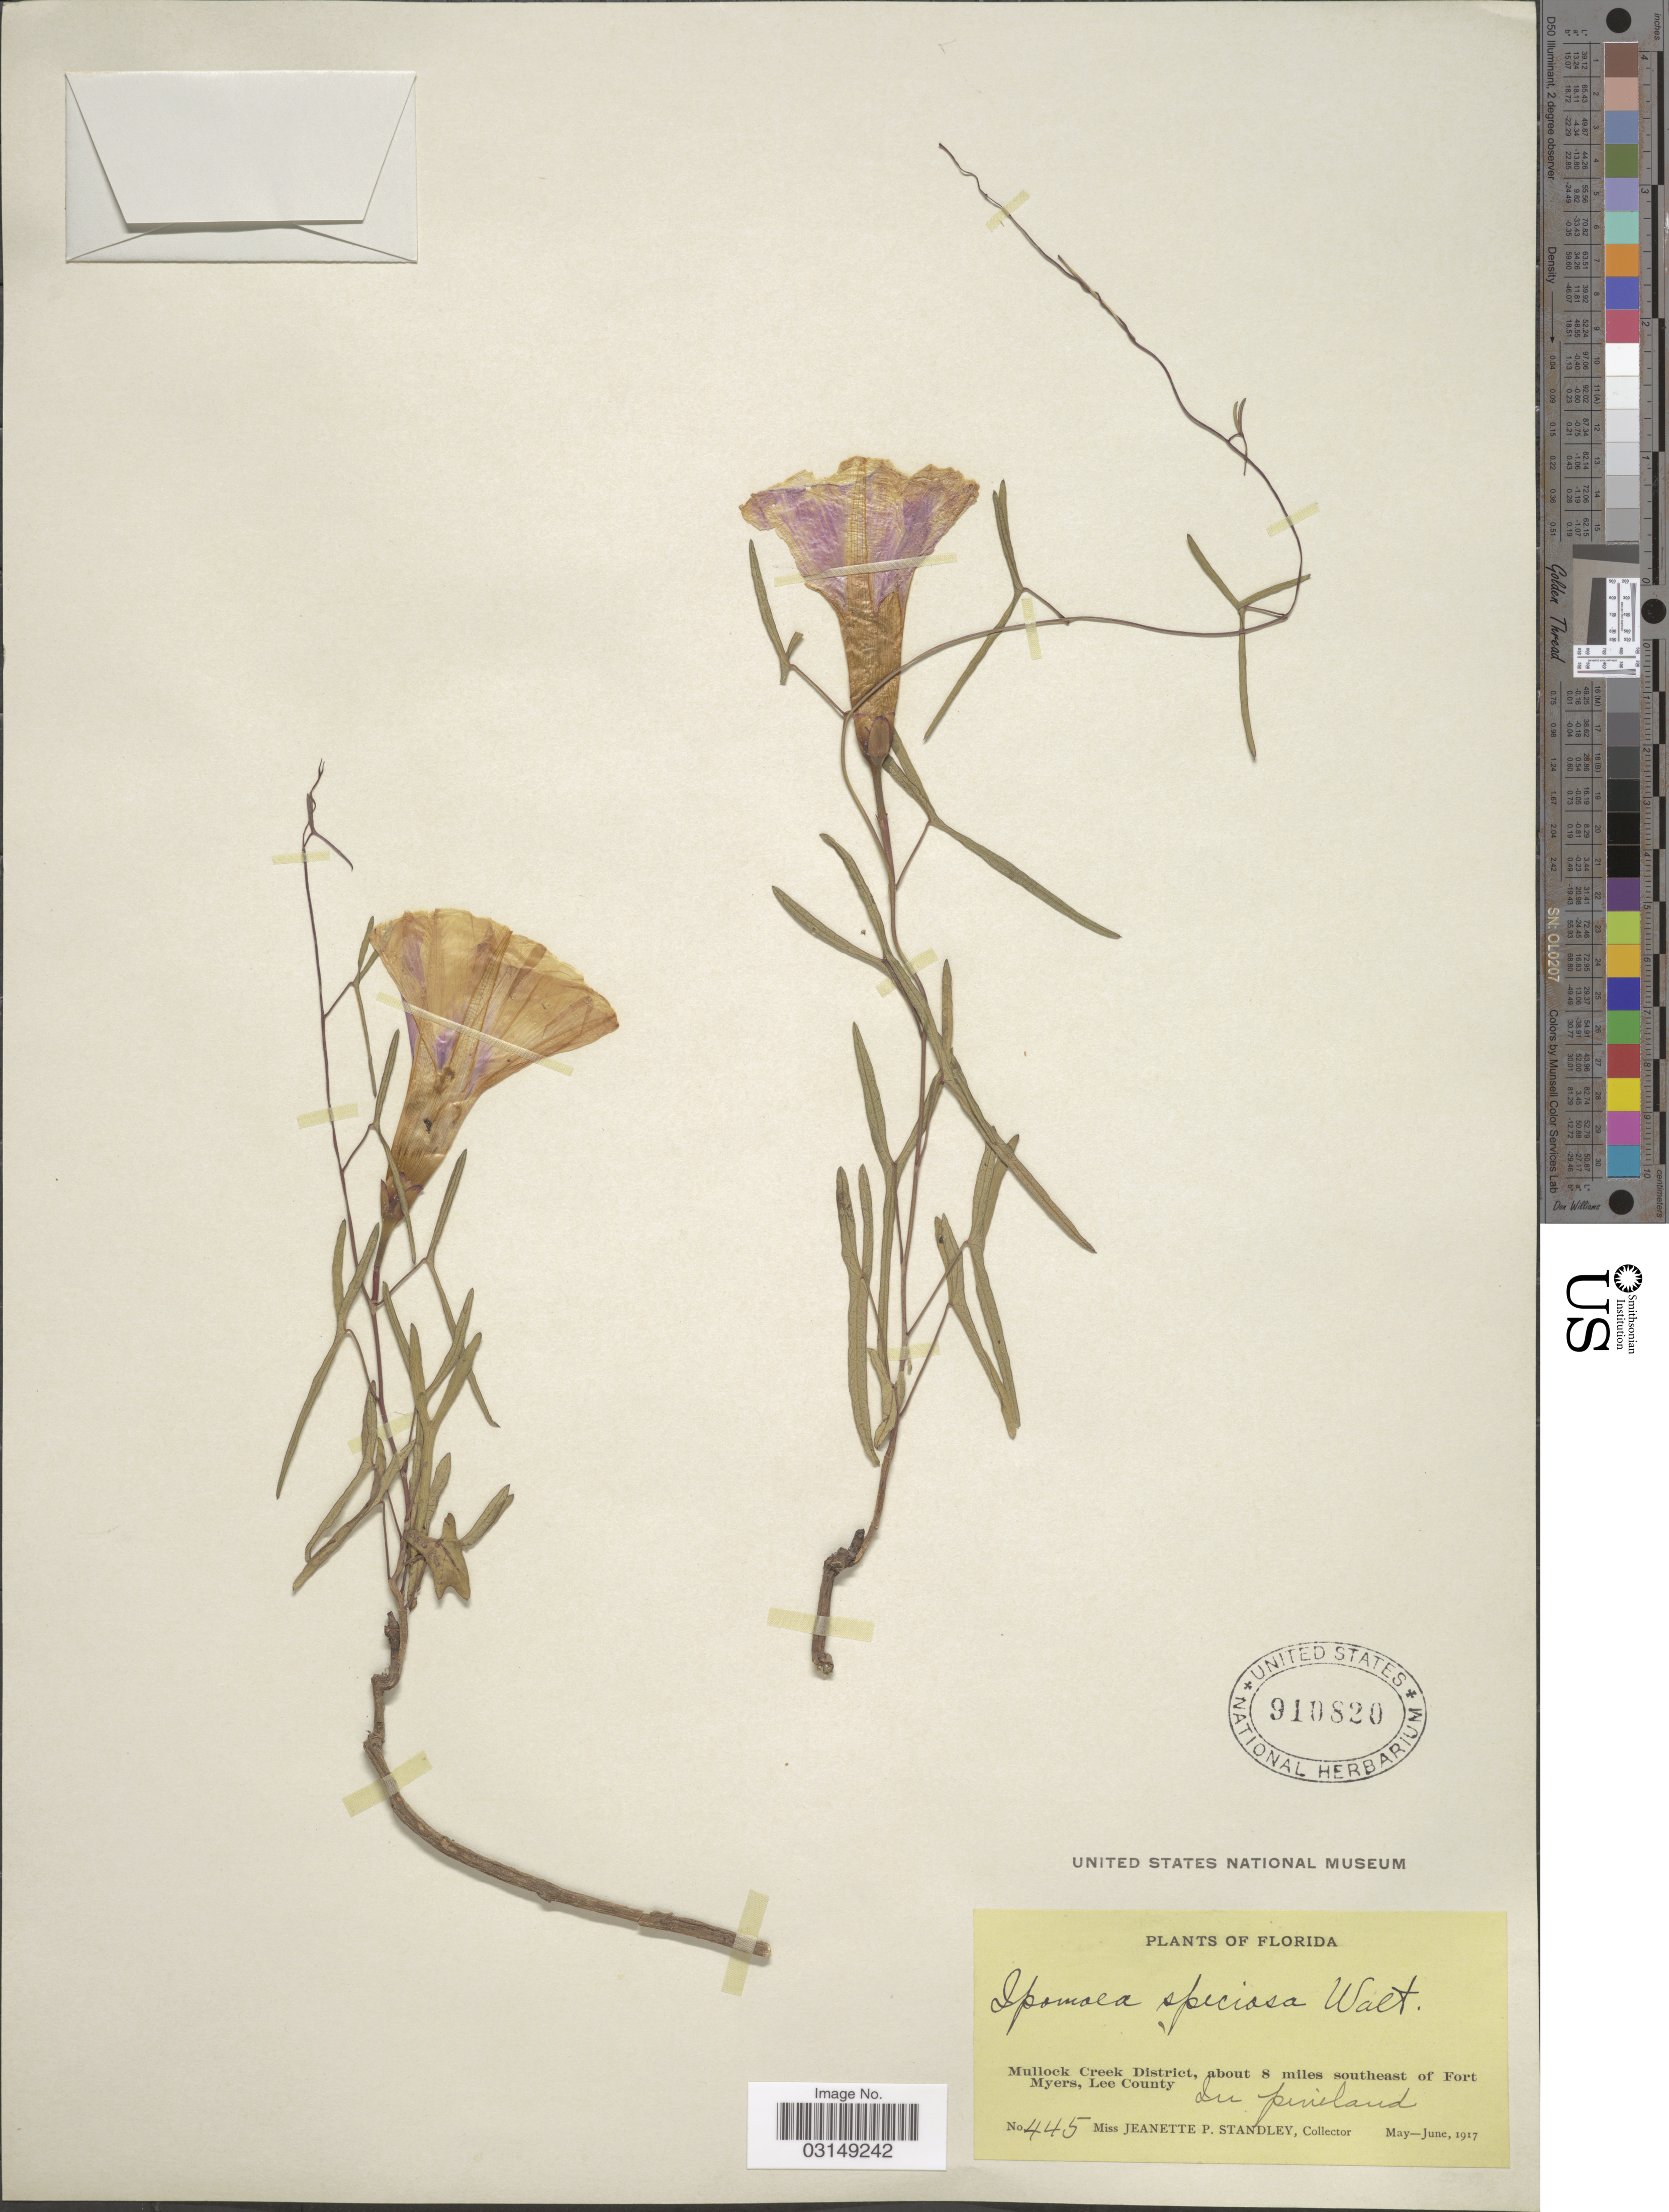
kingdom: Plantae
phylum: Tracheophyta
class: Magnoliopsida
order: Solanales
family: Convolvulaceae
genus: Ipomoea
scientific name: Ipomoea sagittata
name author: Poir.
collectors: J. P. Standley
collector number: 445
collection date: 1917-05/1917-06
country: United States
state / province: Florida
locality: Mullock Creek District, about 8 miles southeast of Fort Myers, Lee County.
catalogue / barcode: US 910820